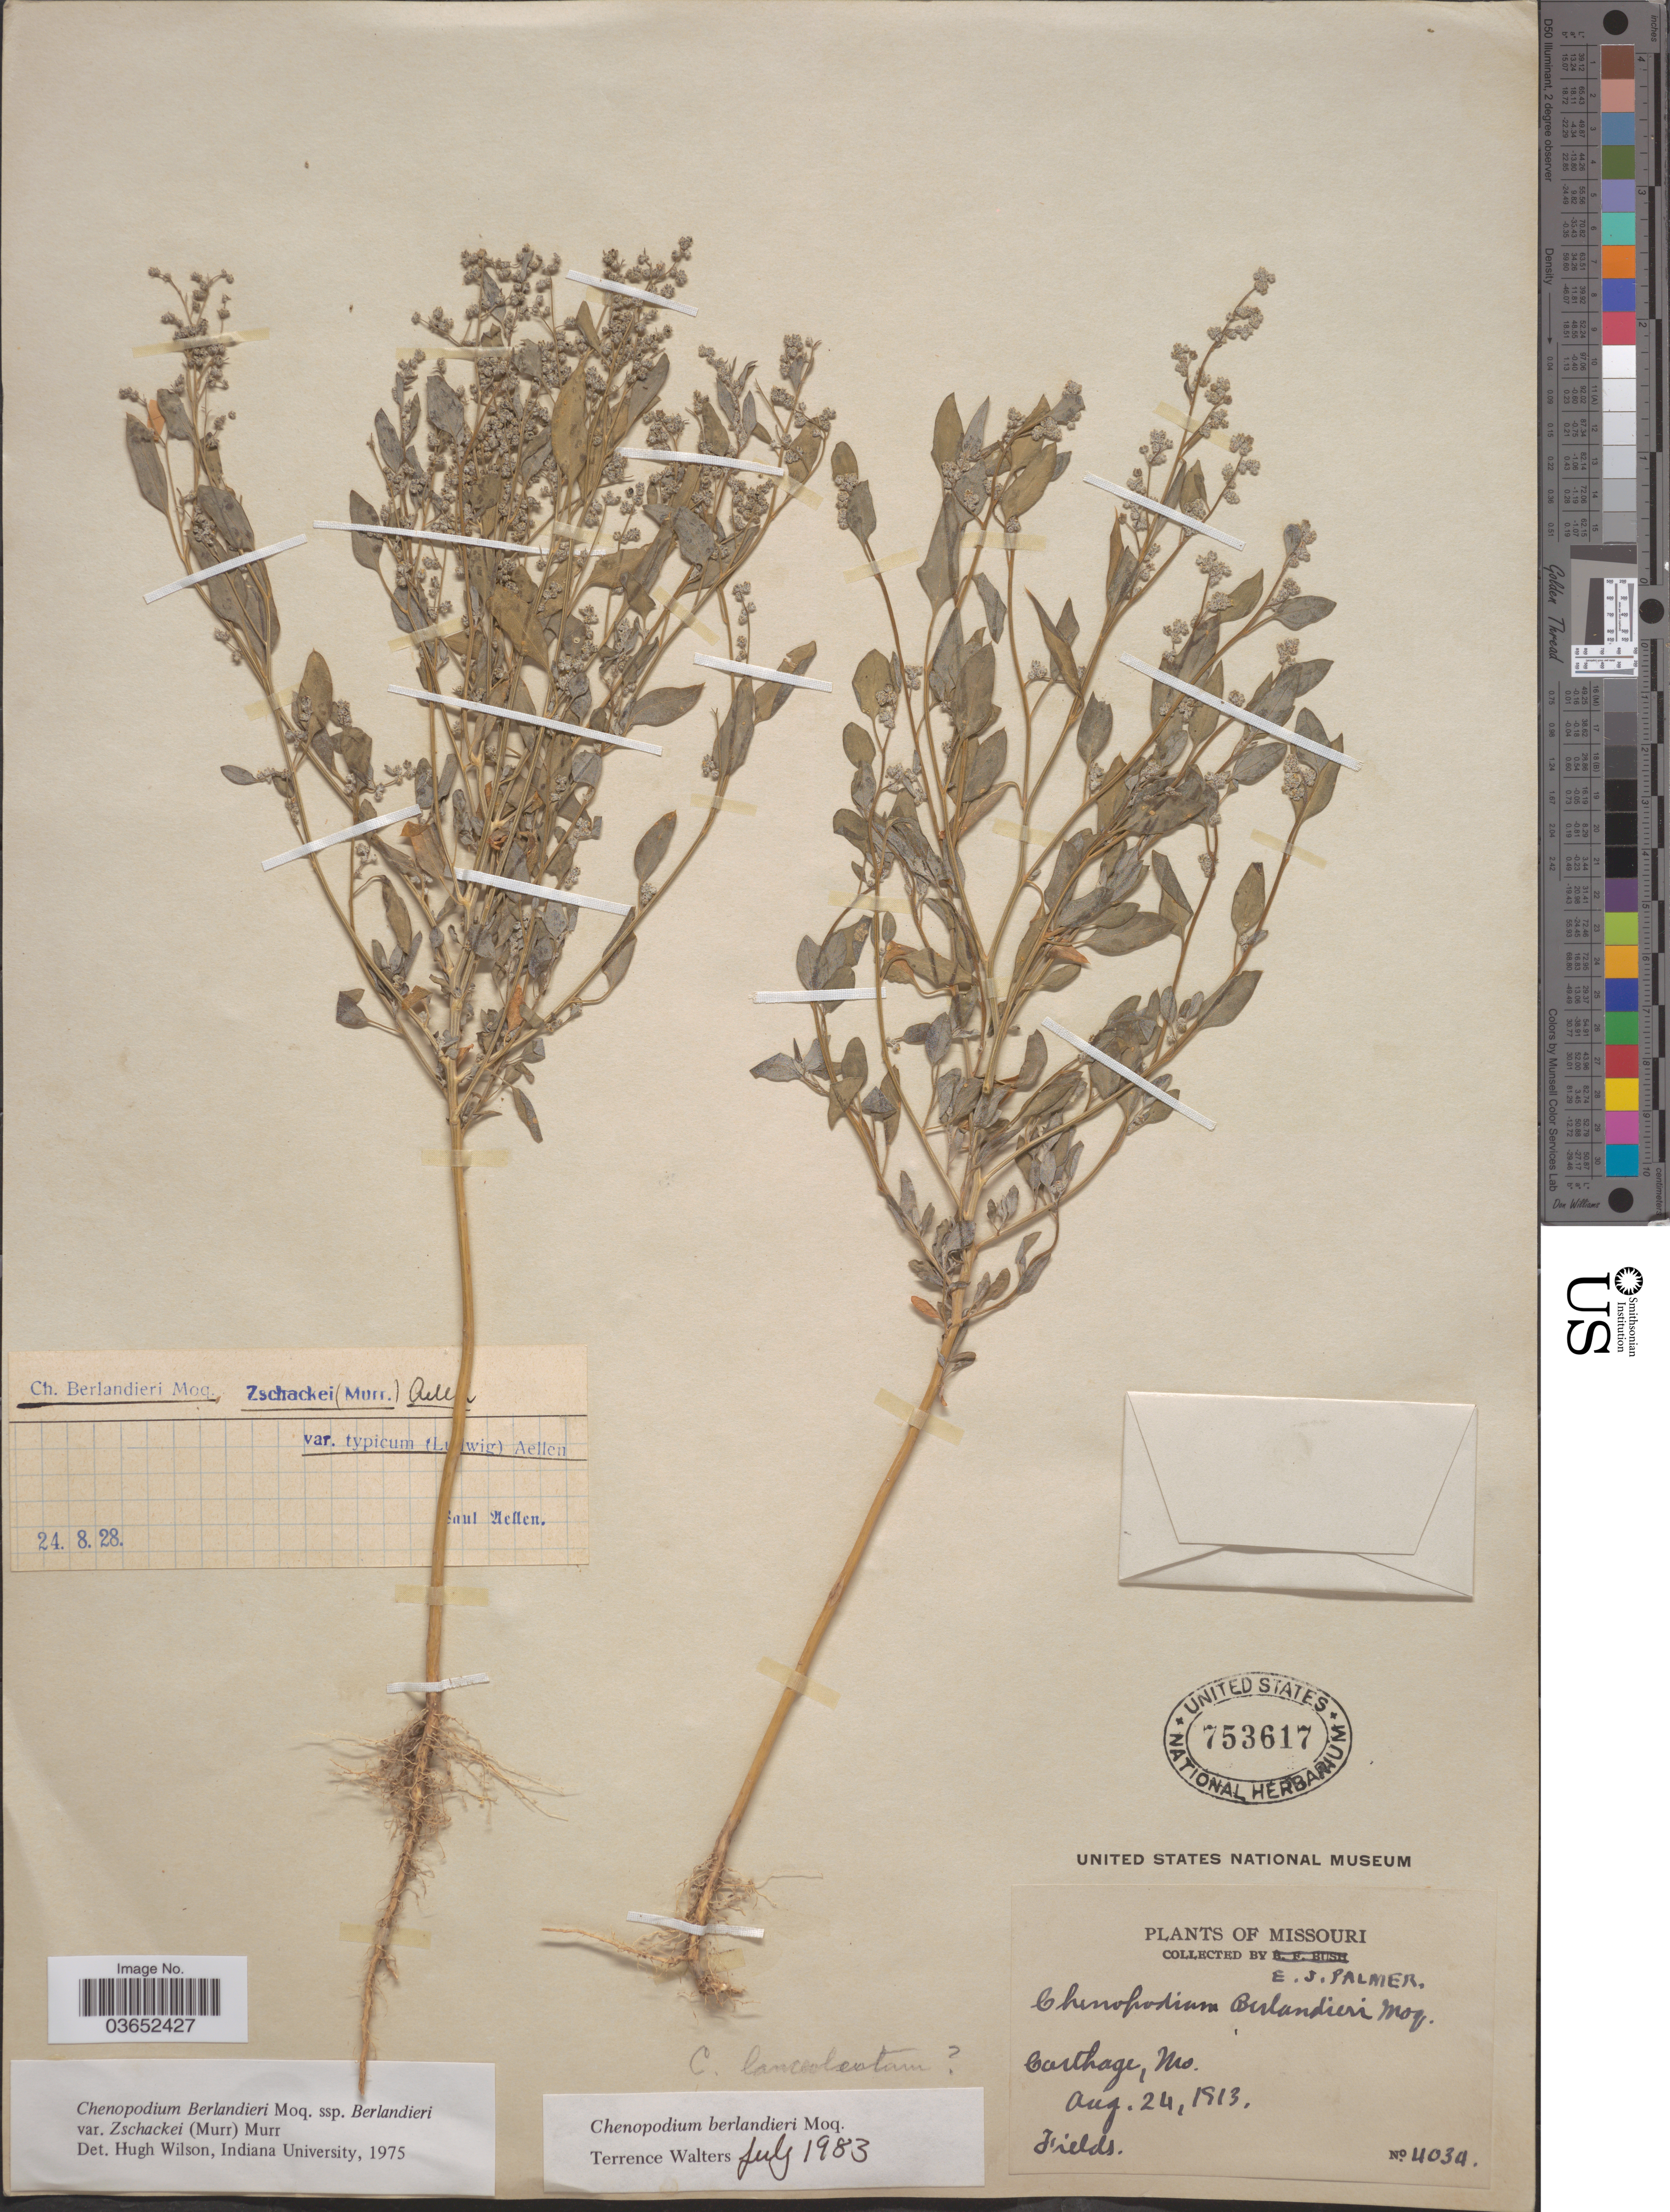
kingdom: Plantae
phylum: Tracheophyta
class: Magnoliopsida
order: Caryophyllales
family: Amaranthaceae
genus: Chenopodium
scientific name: Chenopodium berlandieri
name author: Moq.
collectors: E. J. Palmer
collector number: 4034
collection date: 1913-08-24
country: United States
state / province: Missouri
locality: Carthage.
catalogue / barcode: US 753617